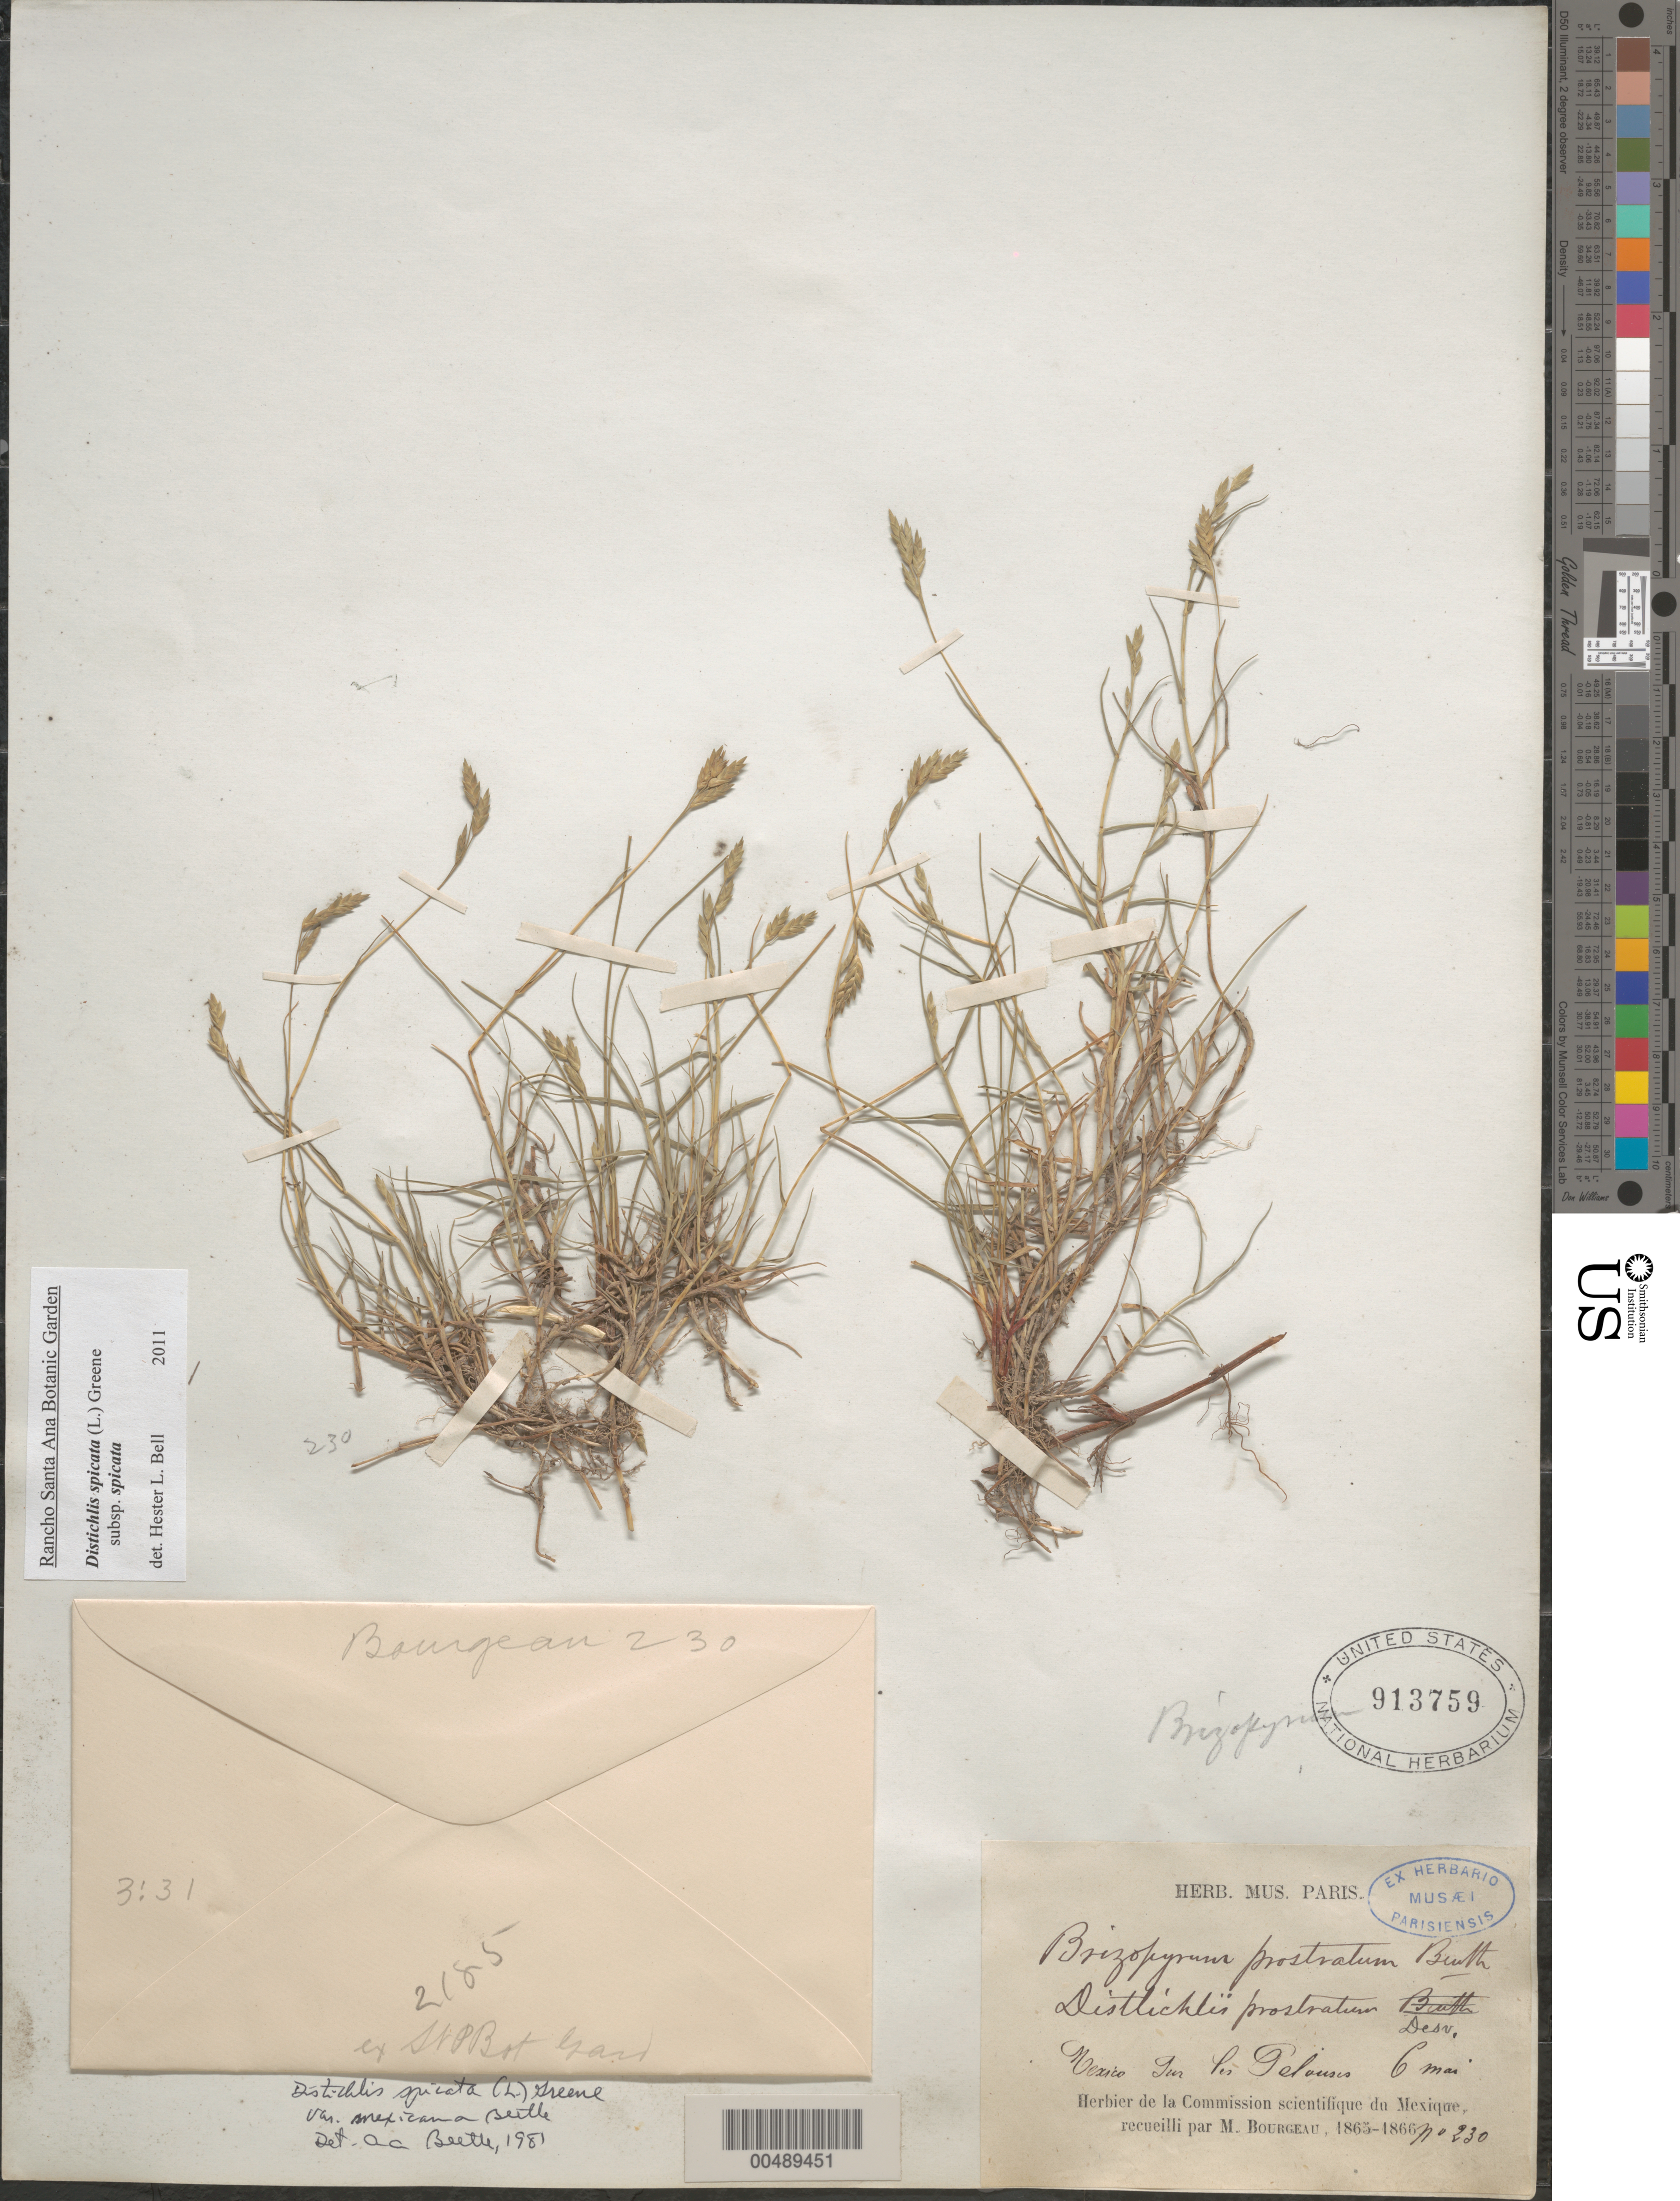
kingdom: Plantae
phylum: Tracheophyta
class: Liliopsida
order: Poales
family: Poaceae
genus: Distichlis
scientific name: Distichlis spicata subsp. spicata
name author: (L.) Greene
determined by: Bell, H. L.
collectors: E. Bourgeau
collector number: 230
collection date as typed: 1863 to 1866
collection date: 1863/1866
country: Mexico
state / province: Durango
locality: San Ramon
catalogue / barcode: US 913759